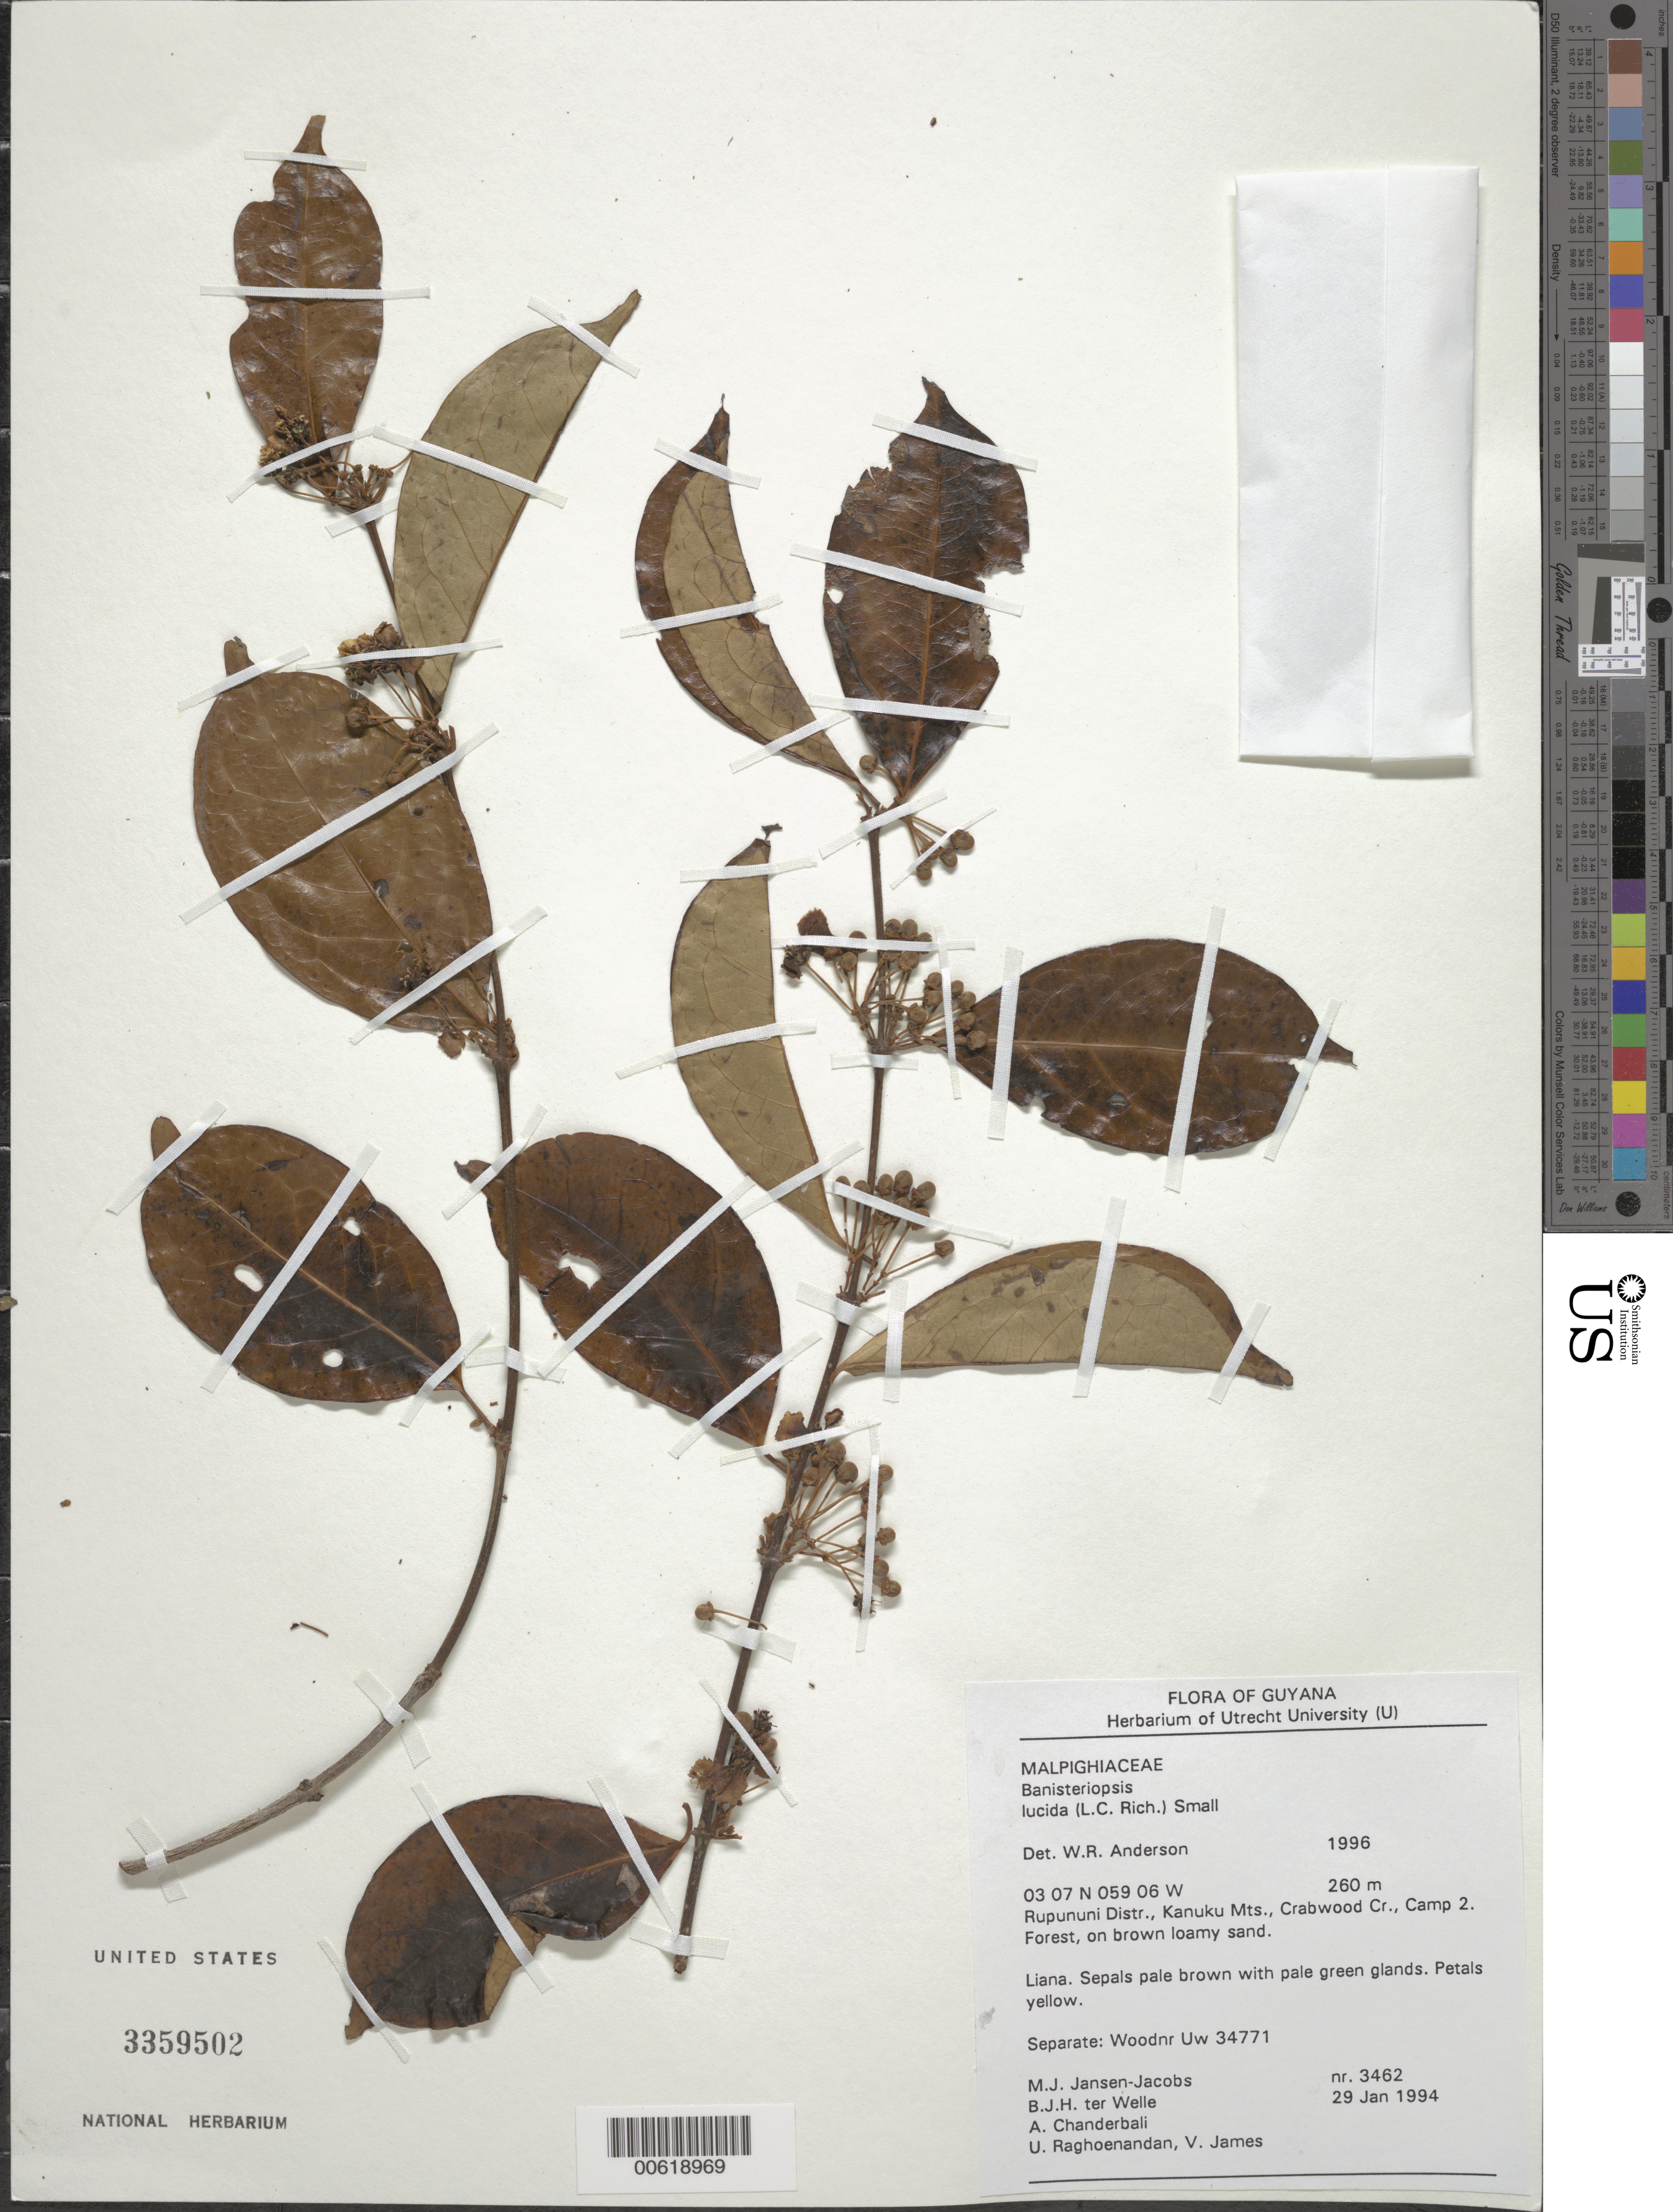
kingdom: Plantae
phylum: Tracheophyta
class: Magnoliopsida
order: Malpighiales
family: Malpighiaceae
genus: Banisteriopsis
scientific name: Banisteriopsis lucida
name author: (Rich.) Small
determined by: Anderson, W. R., (MICH), University of Michigan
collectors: M. J. Jansen-Jacobs, B. Welle, A. S. Chanderbali, U. Raghoenandan & V. James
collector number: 3462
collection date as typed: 29-Jan-94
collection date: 1994-01-29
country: Guyana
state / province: U. Takutu-U. Essequibo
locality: Crabwood Cr., Camp 2, Kanuku Mts., Rupununi District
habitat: Forest on brown loamy sand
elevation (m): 260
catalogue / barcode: US 3359502